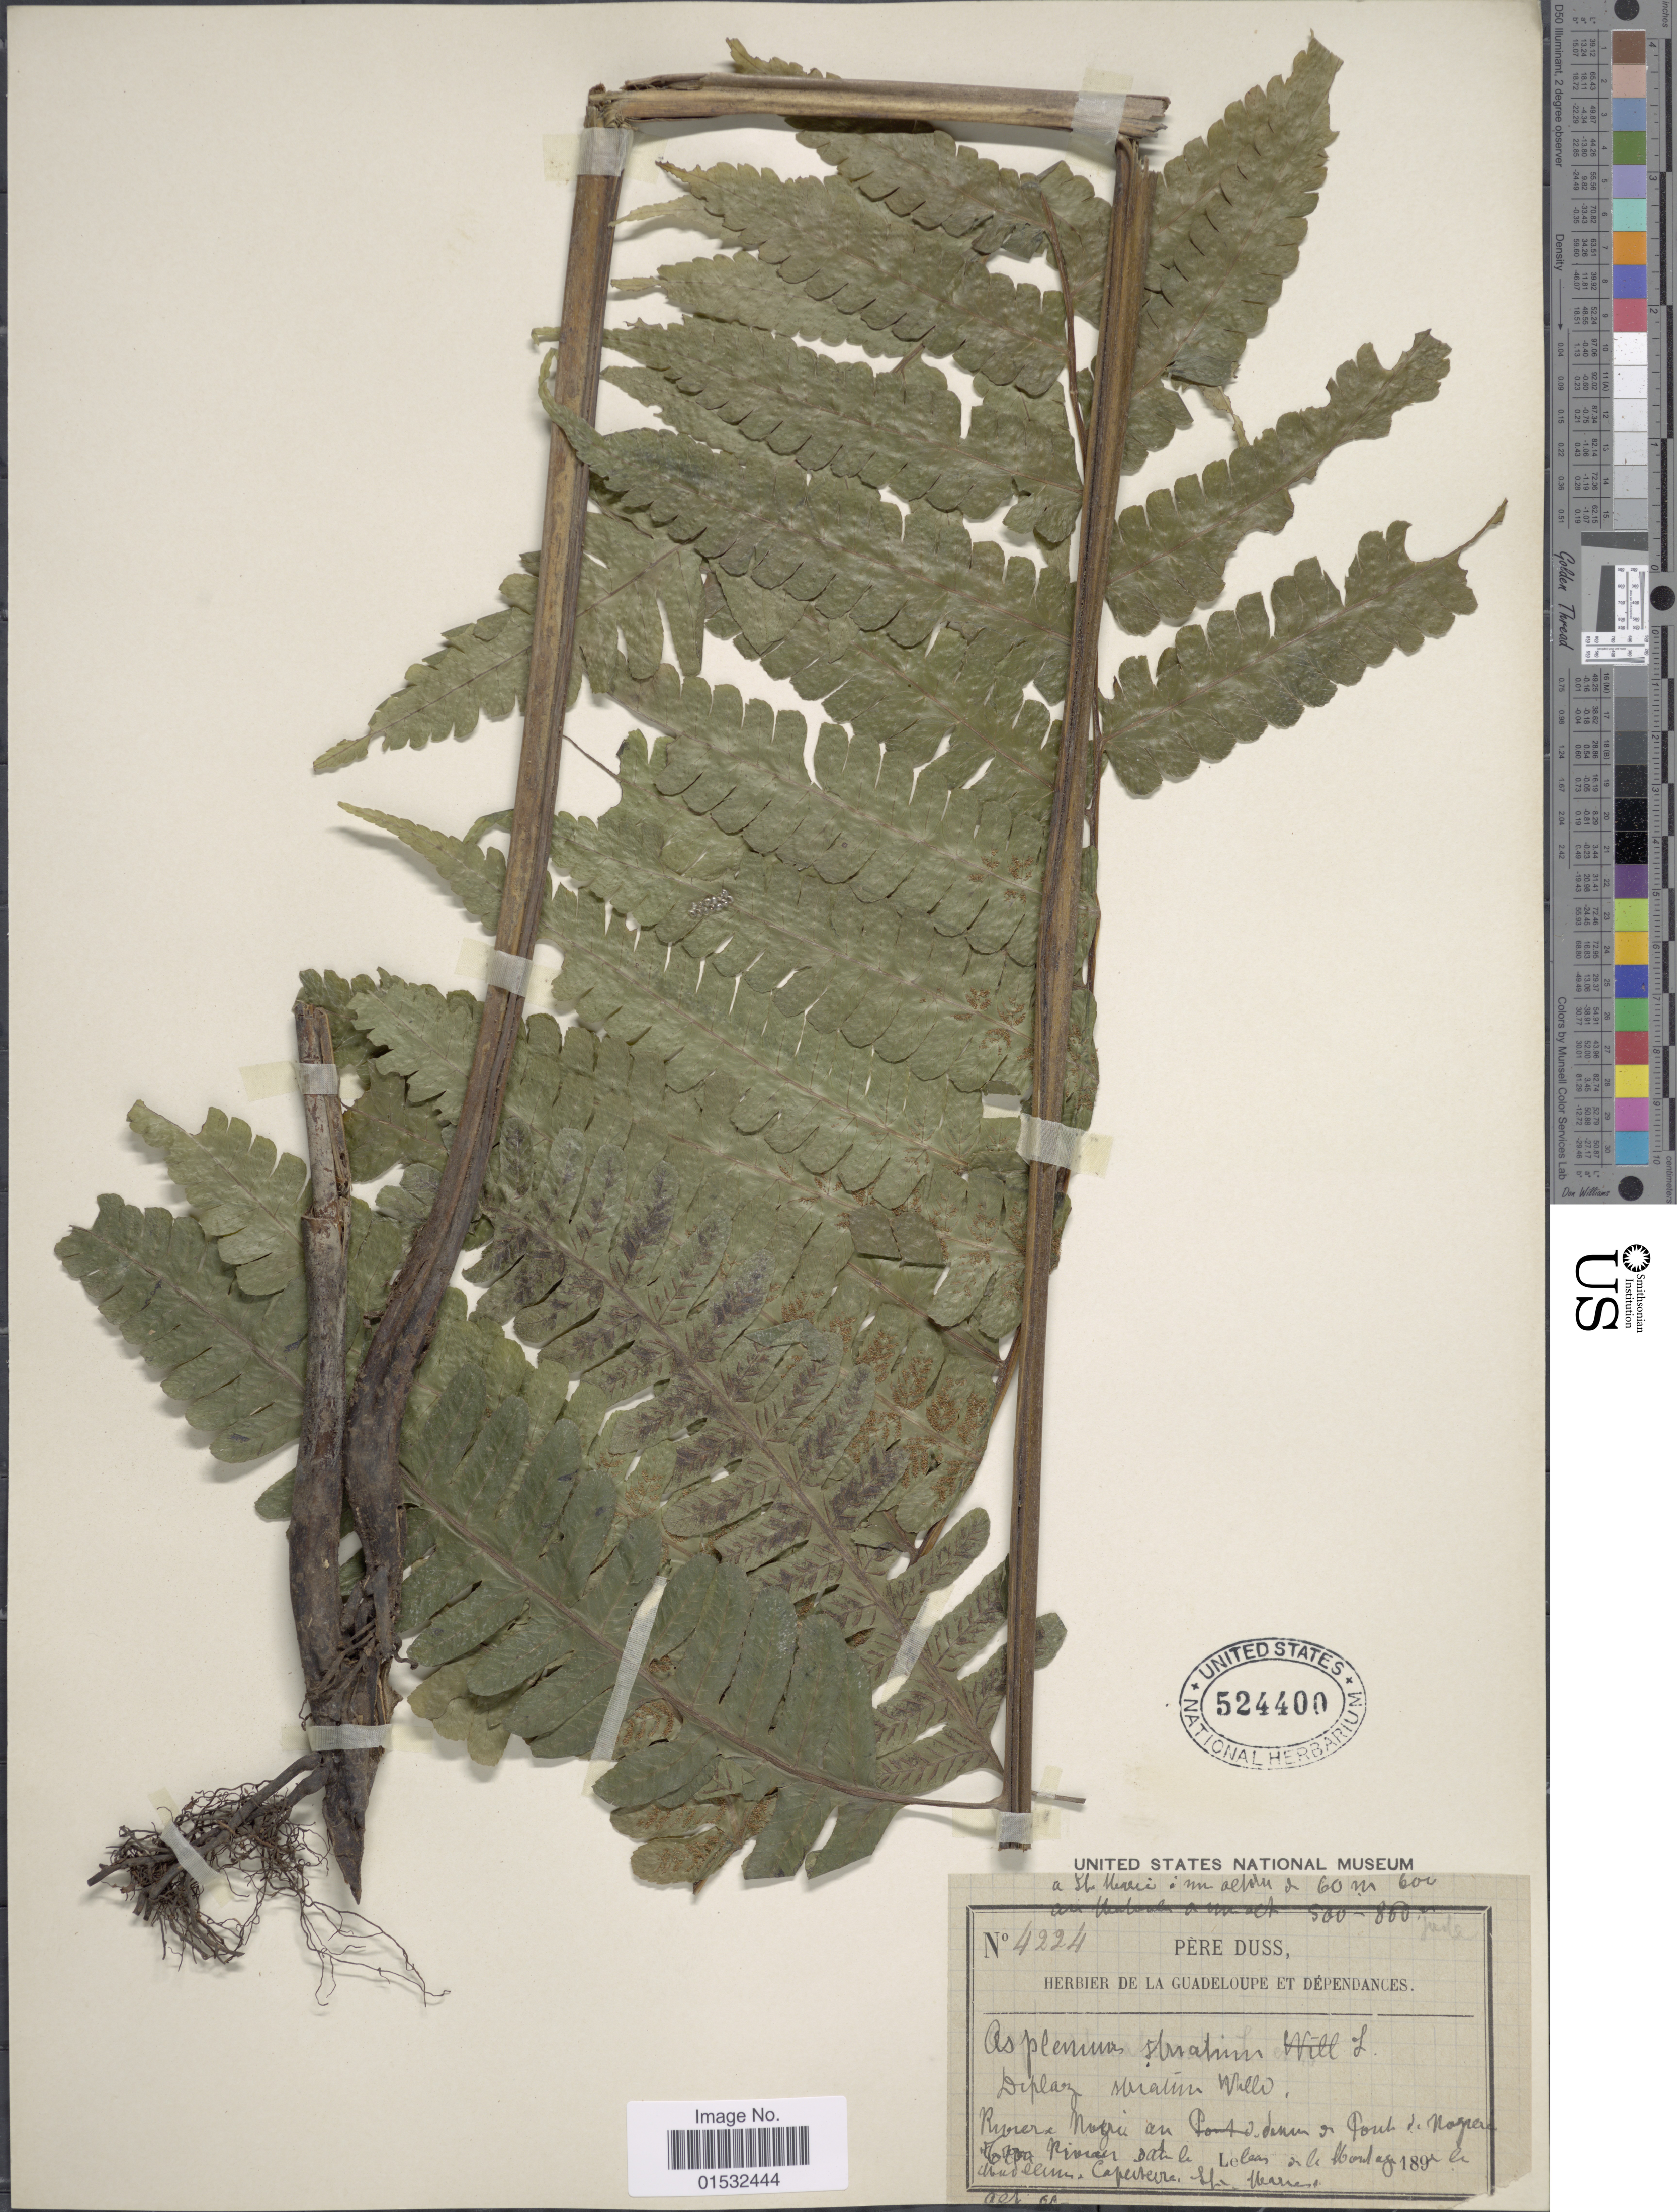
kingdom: Plantae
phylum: Tracheophyta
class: Polypodiopsida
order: Polypodiales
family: Athyriaceae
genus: Diplazium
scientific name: Diplazium striatum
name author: (L.) C. Presl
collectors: Père Duss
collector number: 4224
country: Guadeloupe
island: Leeward Is.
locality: Riviere Noire. Montage a le Madeleine. Capesterre. St. Marie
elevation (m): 500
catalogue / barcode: US 524400